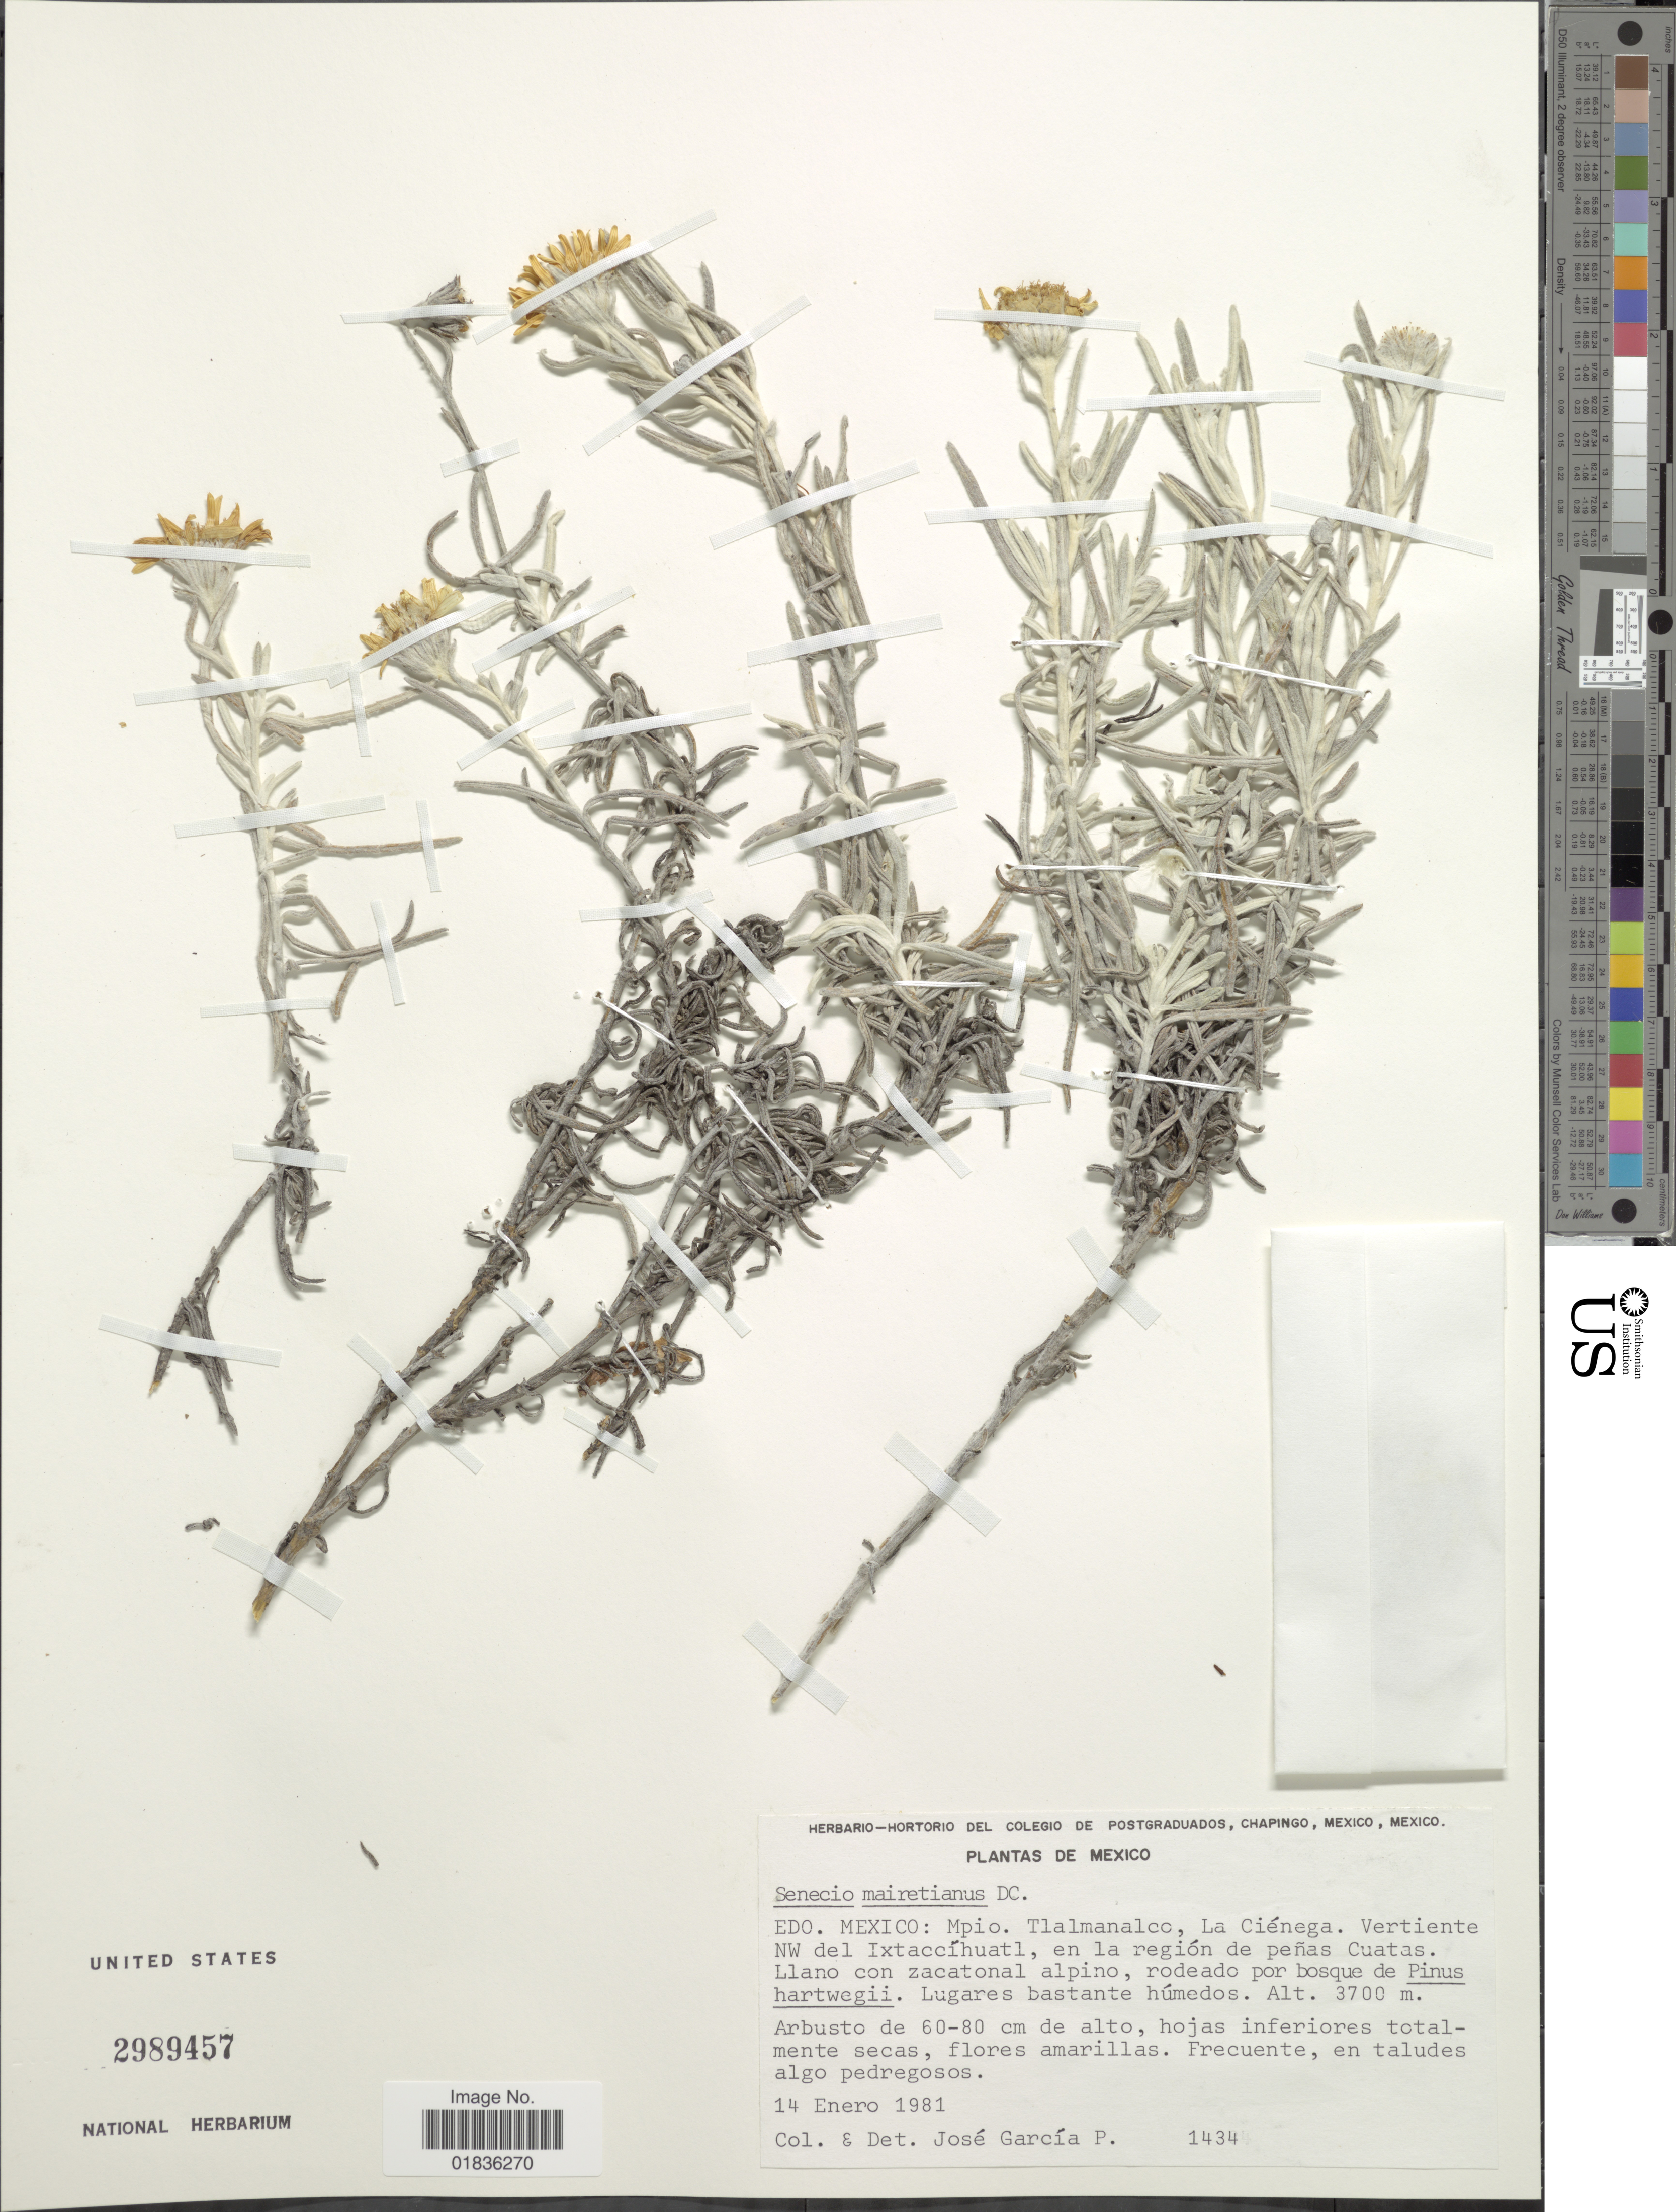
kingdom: Plantae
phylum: Tracheophyta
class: Magnoliopsida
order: Asterales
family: Asteraceae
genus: Senecio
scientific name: Senecio mairetianus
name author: DC.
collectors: J. García-P.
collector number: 1434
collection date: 1981-01-14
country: Mexico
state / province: México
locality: Mpio. Tlalmanalco, La Cienega, vertiente NW del Ixtaccihuatl, en la region de penas Cuatas.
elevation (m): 3700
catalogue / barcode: US 2989457